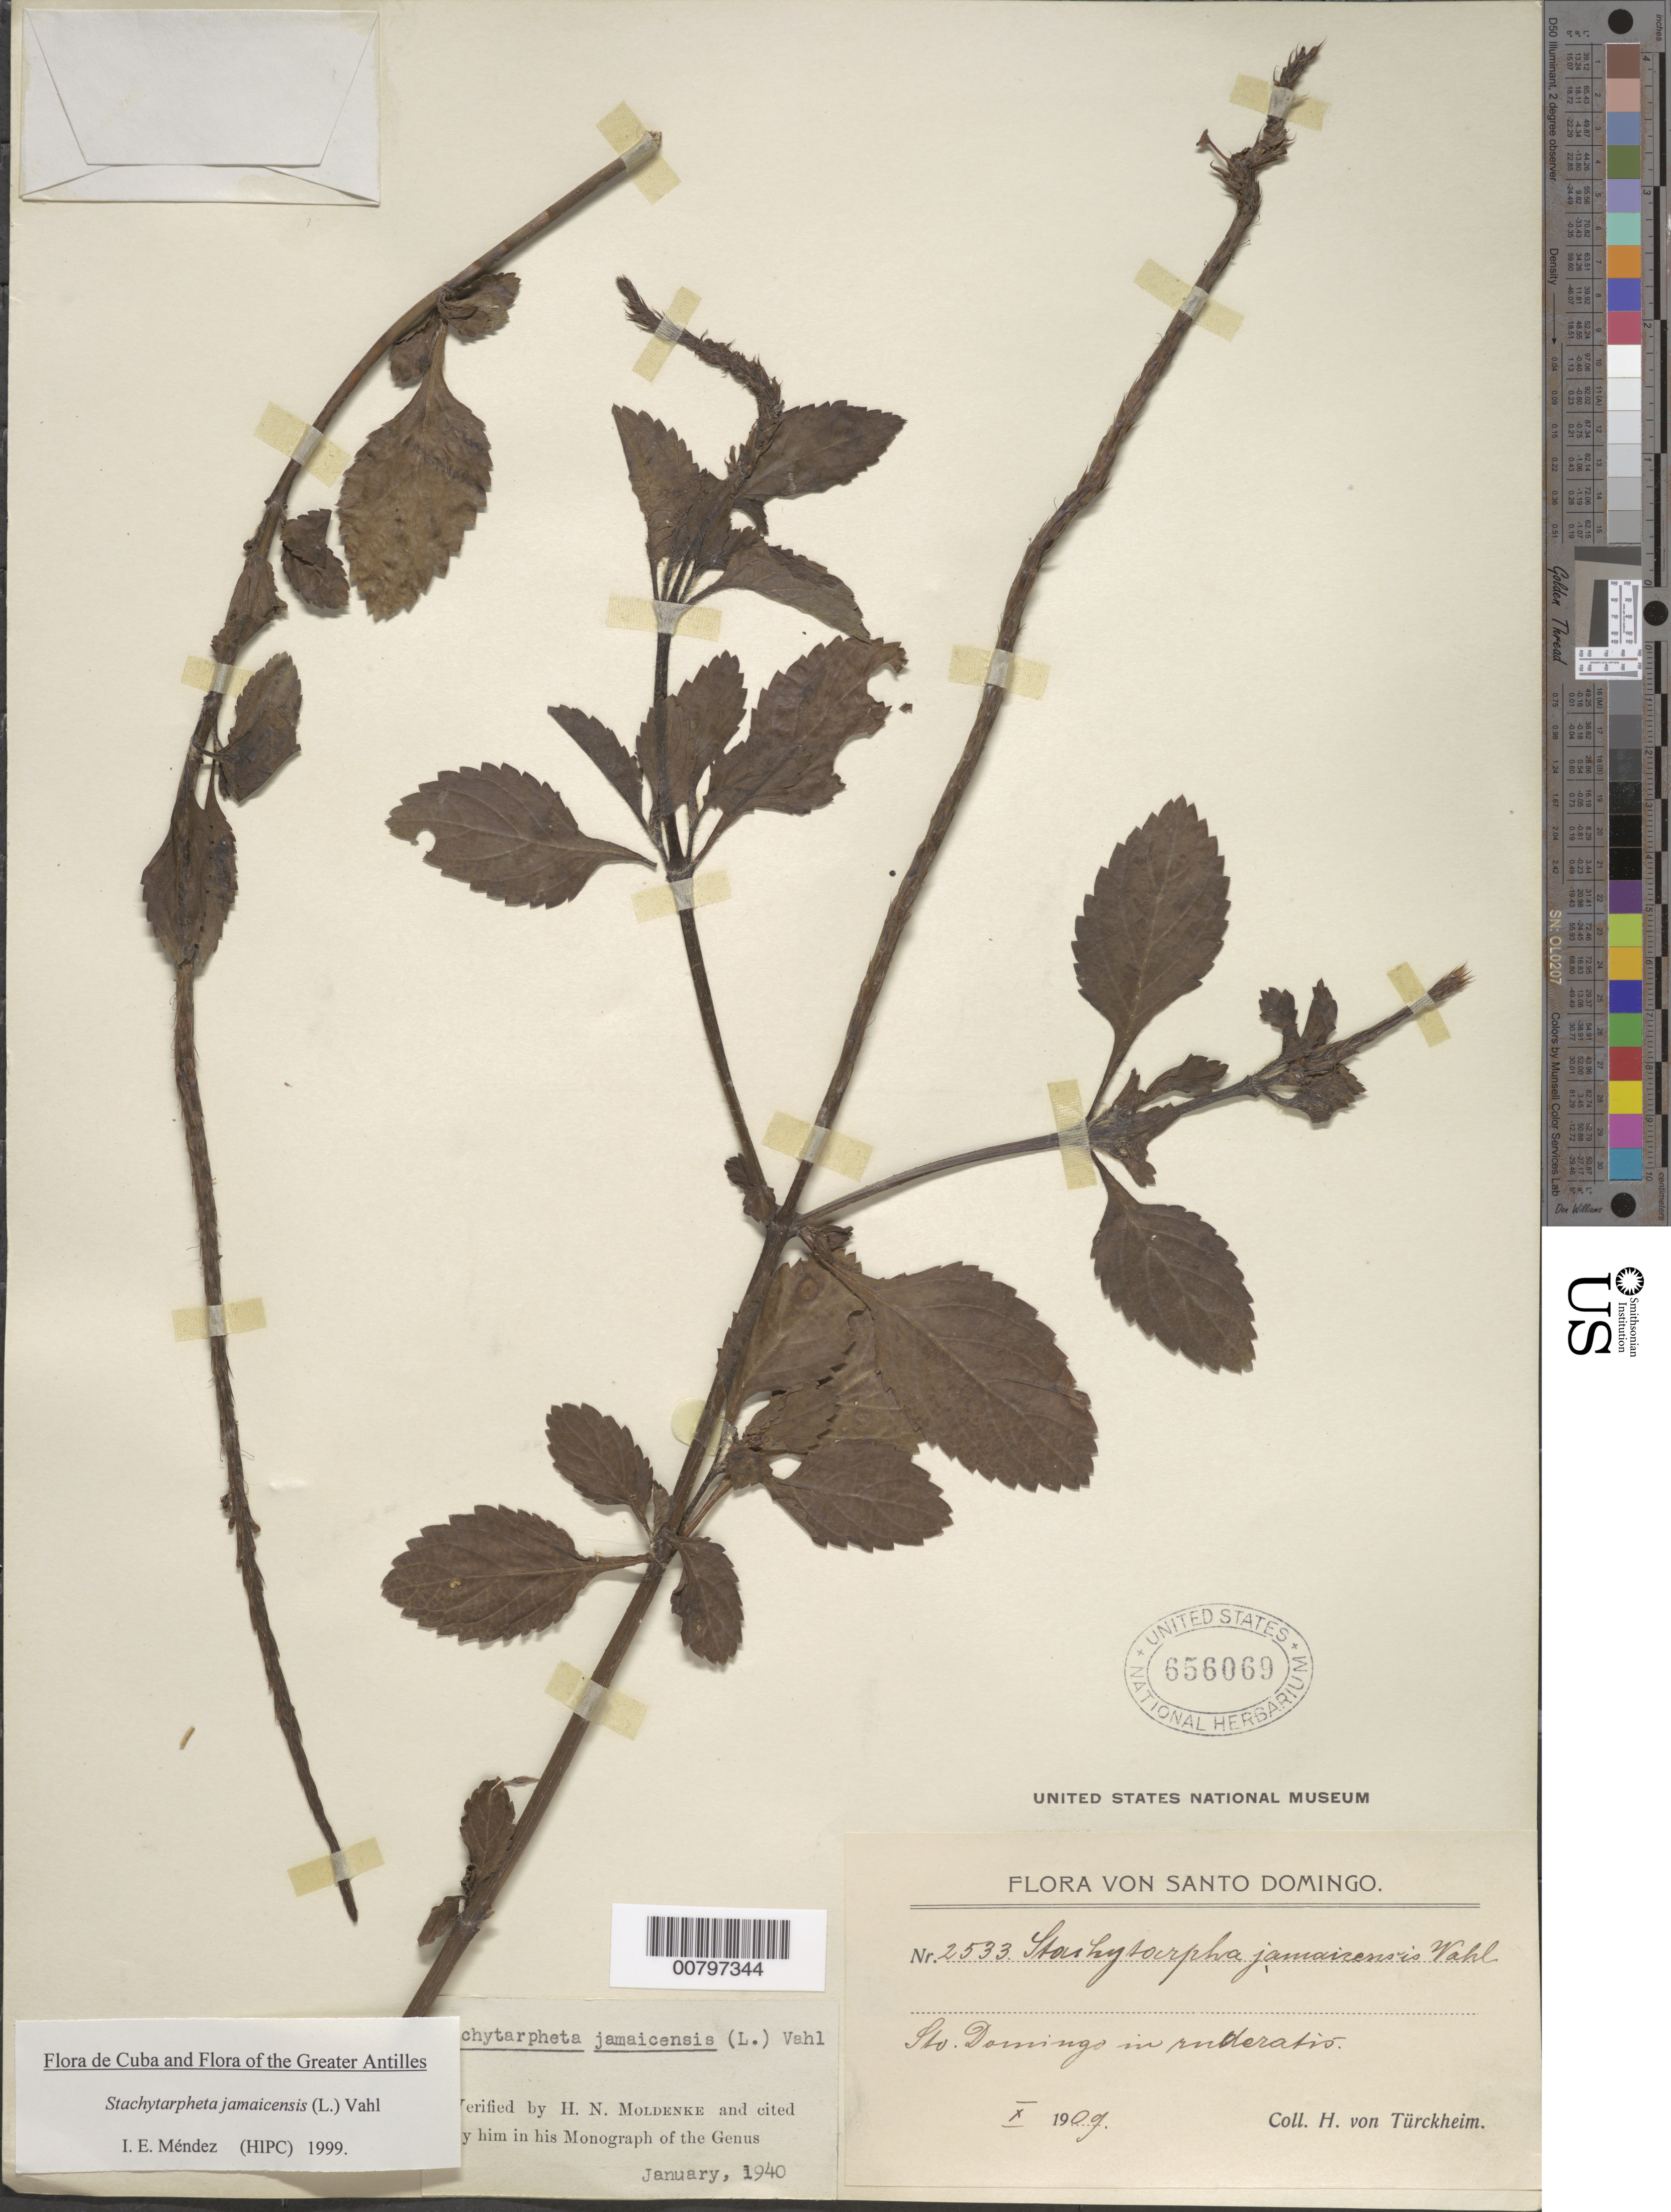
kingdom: Plantae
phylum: Tracheophyta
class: Magnoliopsida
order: Lamiales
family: Verbenaceae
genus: Stachytarpheta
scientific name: Stachytarpheta jamaicensis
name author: (L.) Vahl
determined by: Méndez, Isidro E., (HIPC)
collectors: H. von Türckheim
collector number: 2533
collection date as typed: Oct 1909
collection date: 1909-10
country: Dominican Republic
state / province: Distrito Nacional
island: Hispaniola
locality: Santo Domingo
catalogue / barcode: US 656069